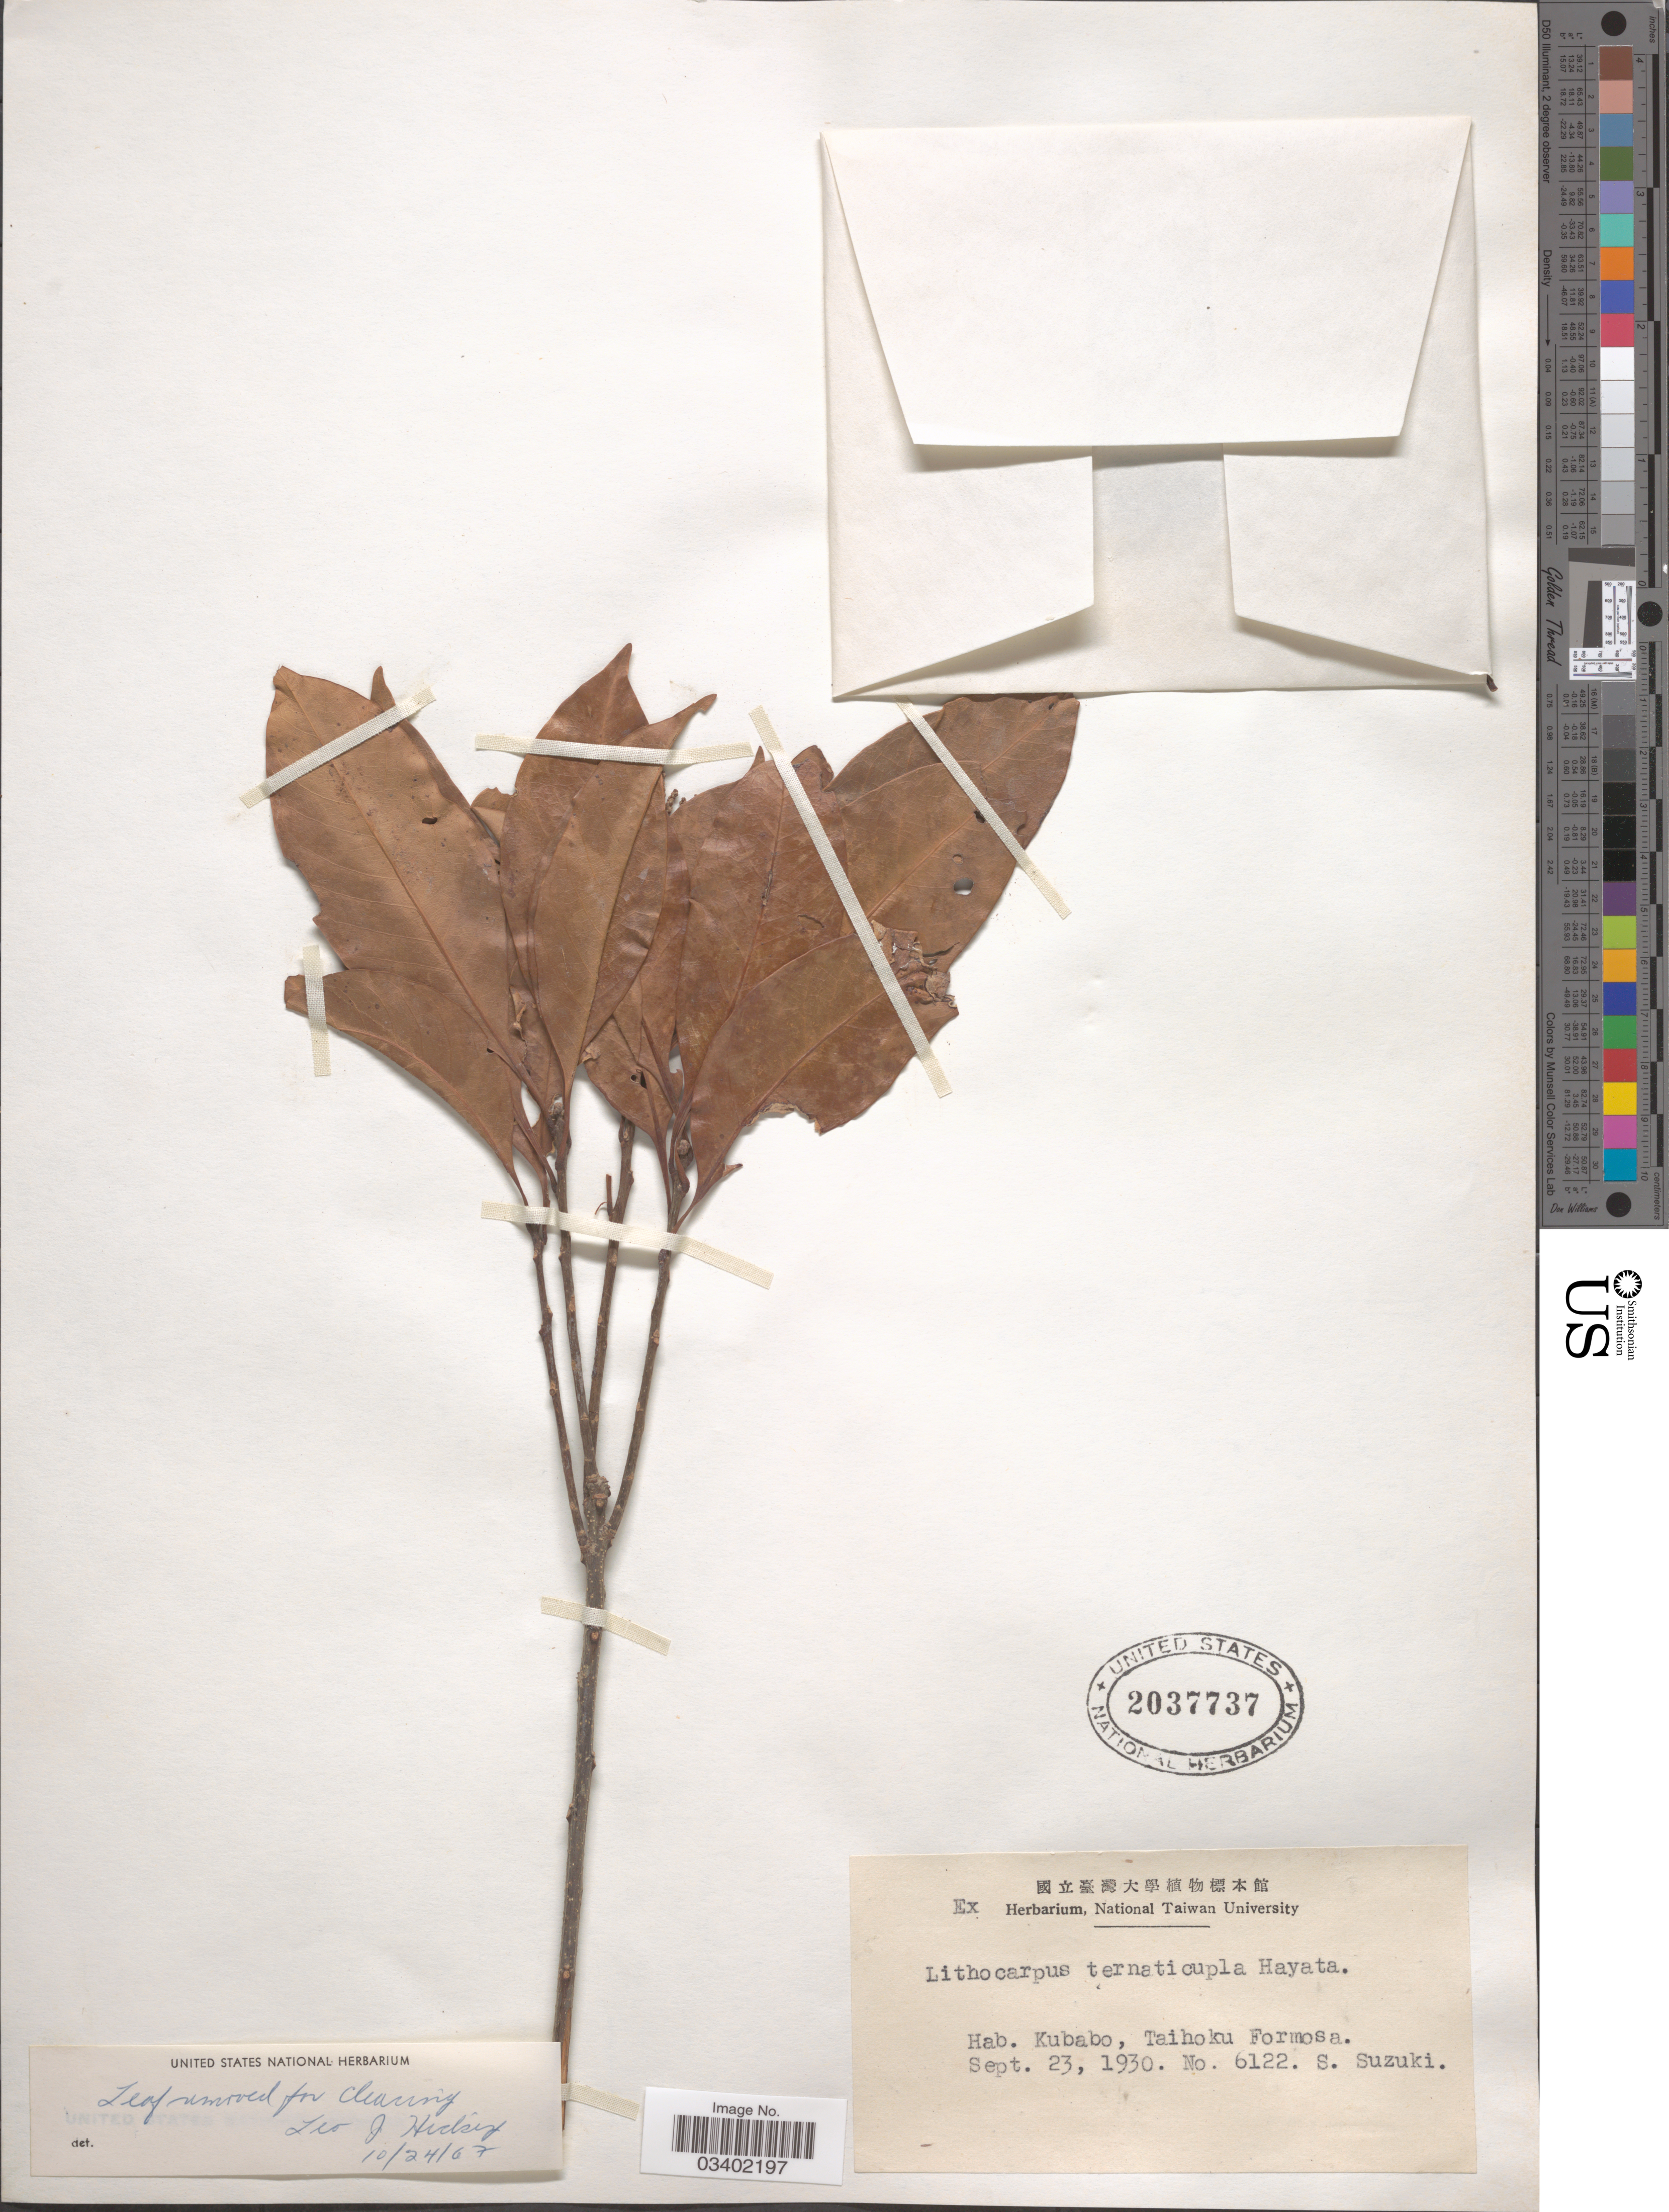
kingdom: Plantae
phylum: Tracheophyta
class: Magnoliopsida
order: Fagales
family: Fagaceae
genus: Lithocarpus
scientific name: Lithocarpus ternaticupulus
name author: (Hayata) Hayata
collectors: S. Suzuki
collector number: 6122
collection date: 1930-09-23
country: Taiwan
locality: Kubabo, Taihoku Formosa.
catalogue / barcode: US 2037737